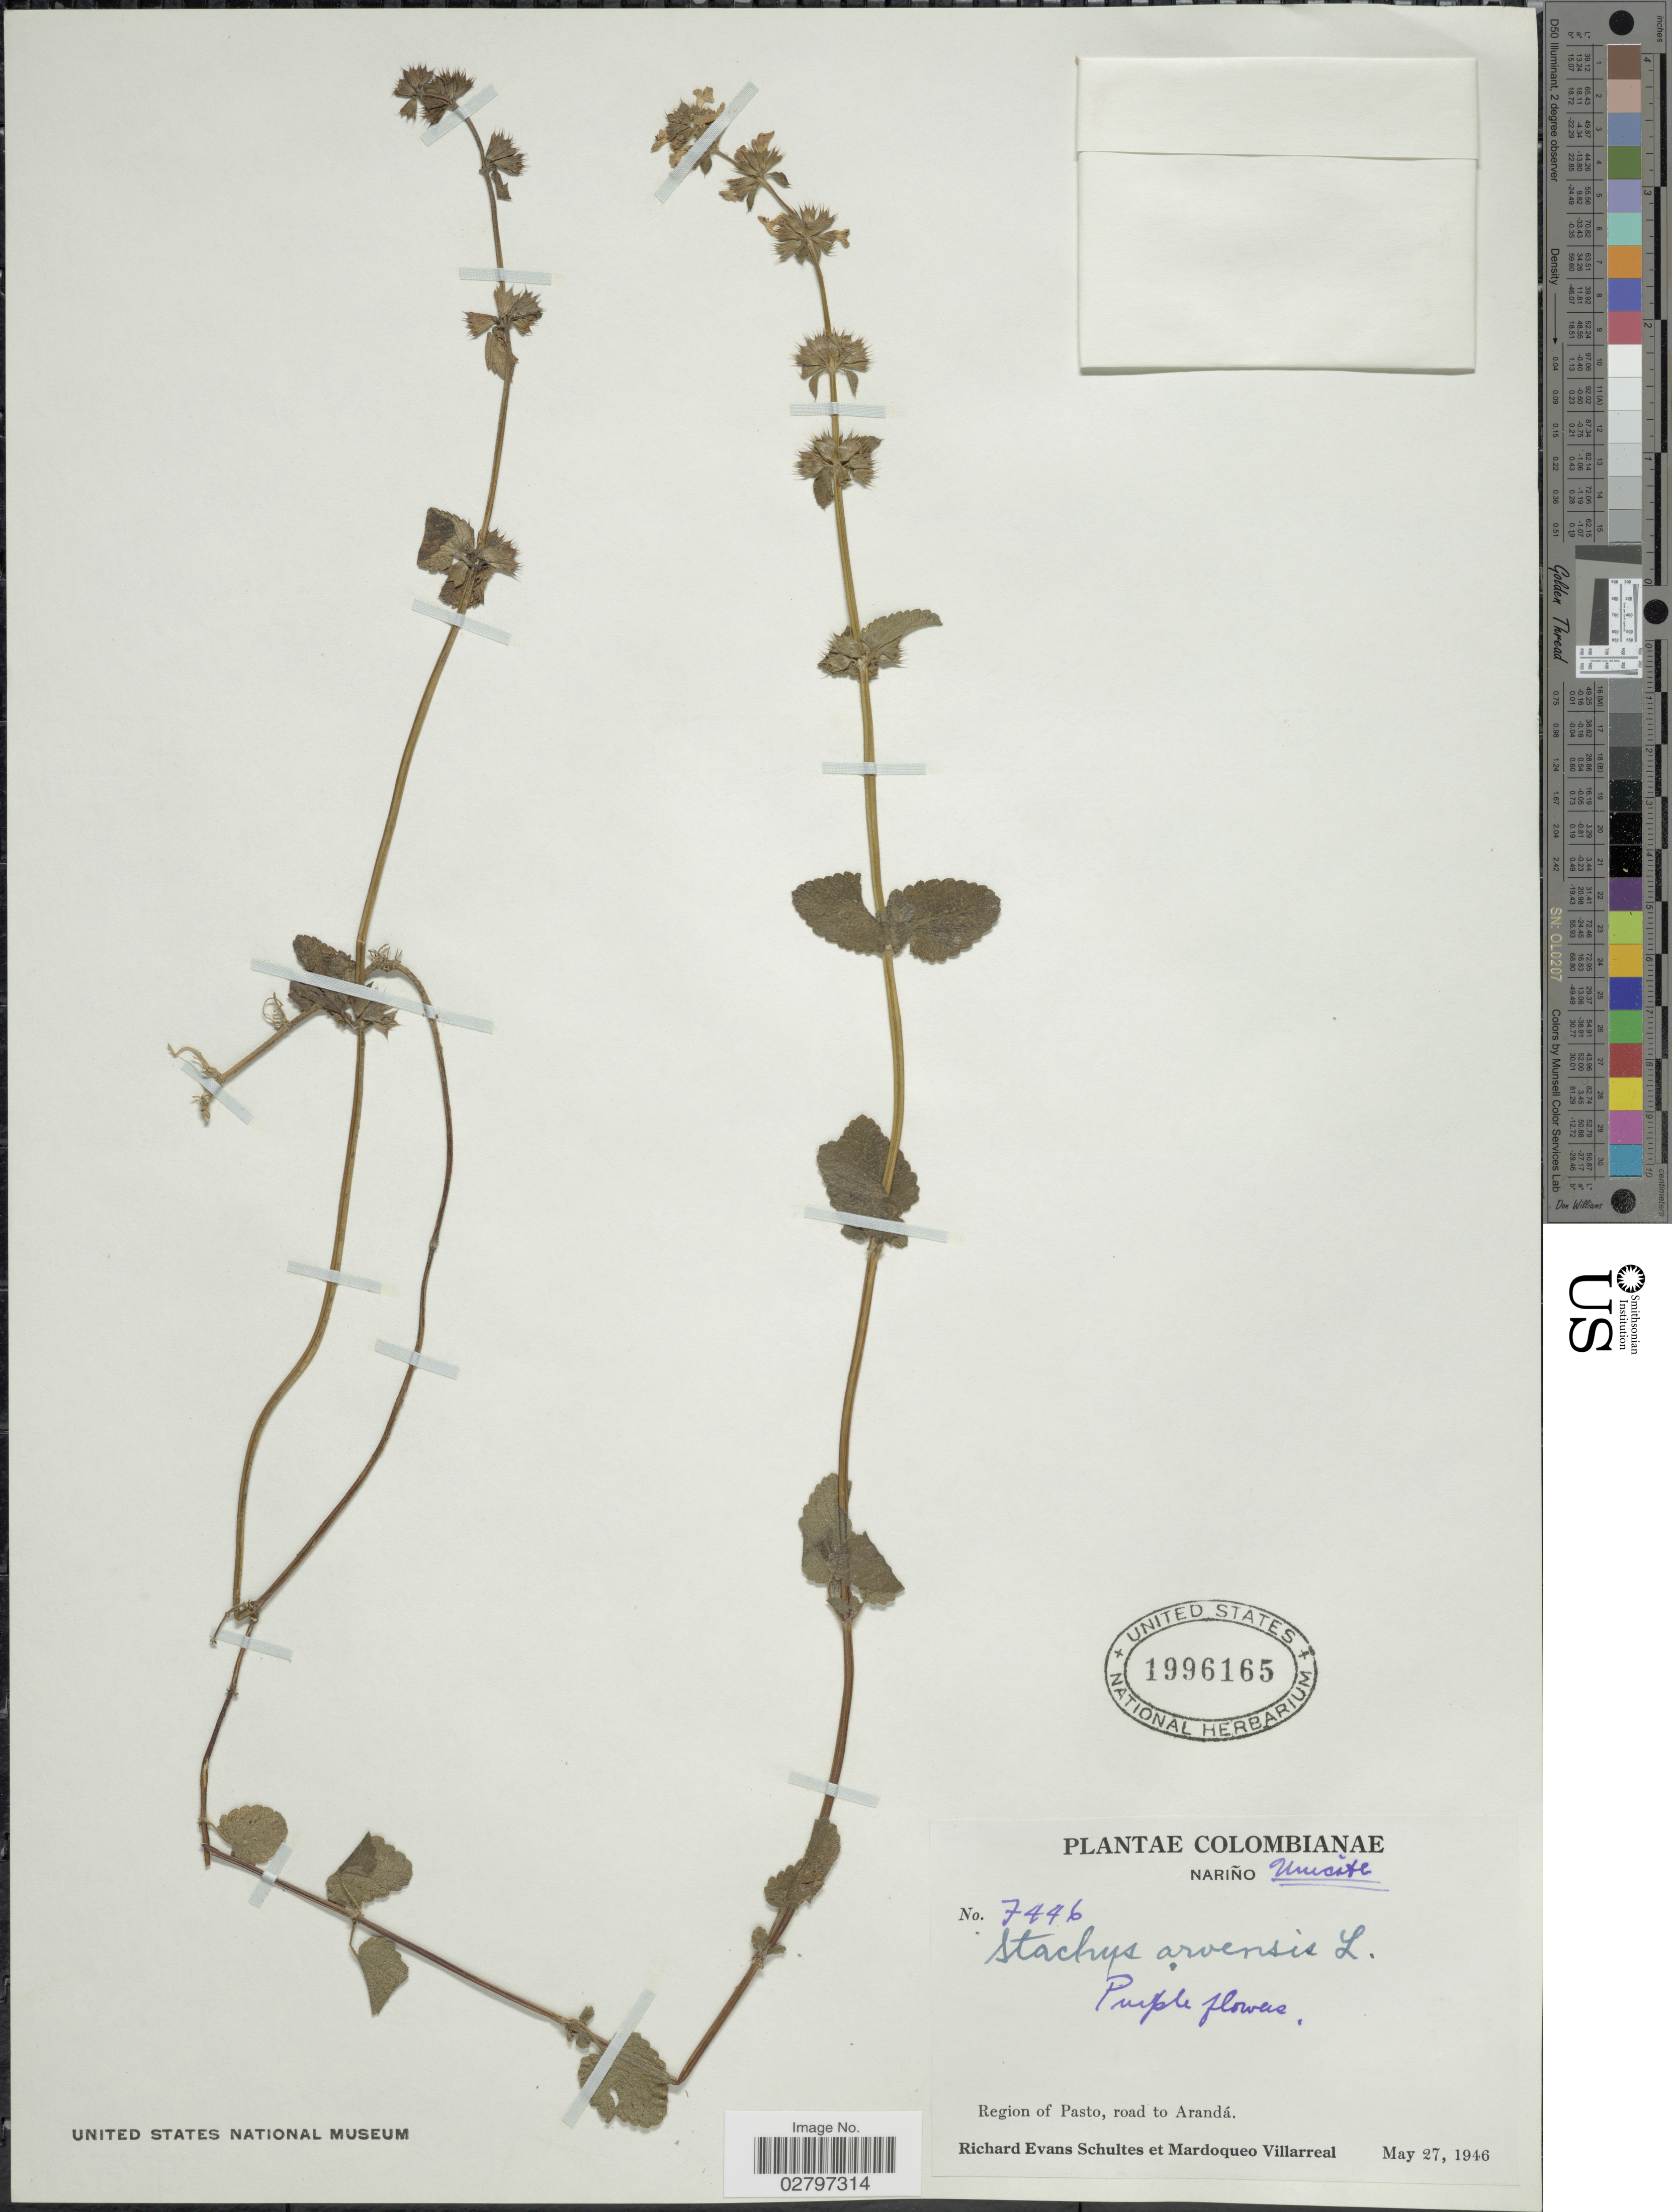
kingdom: Plantae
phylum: Tracheophyta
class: Magnoliopsida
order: Lamiales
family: Lamiaceae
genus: Stachys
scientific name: Stachys arvensis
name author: (L.) L.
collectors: R. E. Schultes & M. Villarreal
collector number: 7446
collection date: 1946-05-27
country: Colombia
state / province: Nariño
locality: Region of Pasto, road to Arandá.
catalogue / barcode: US 1996165